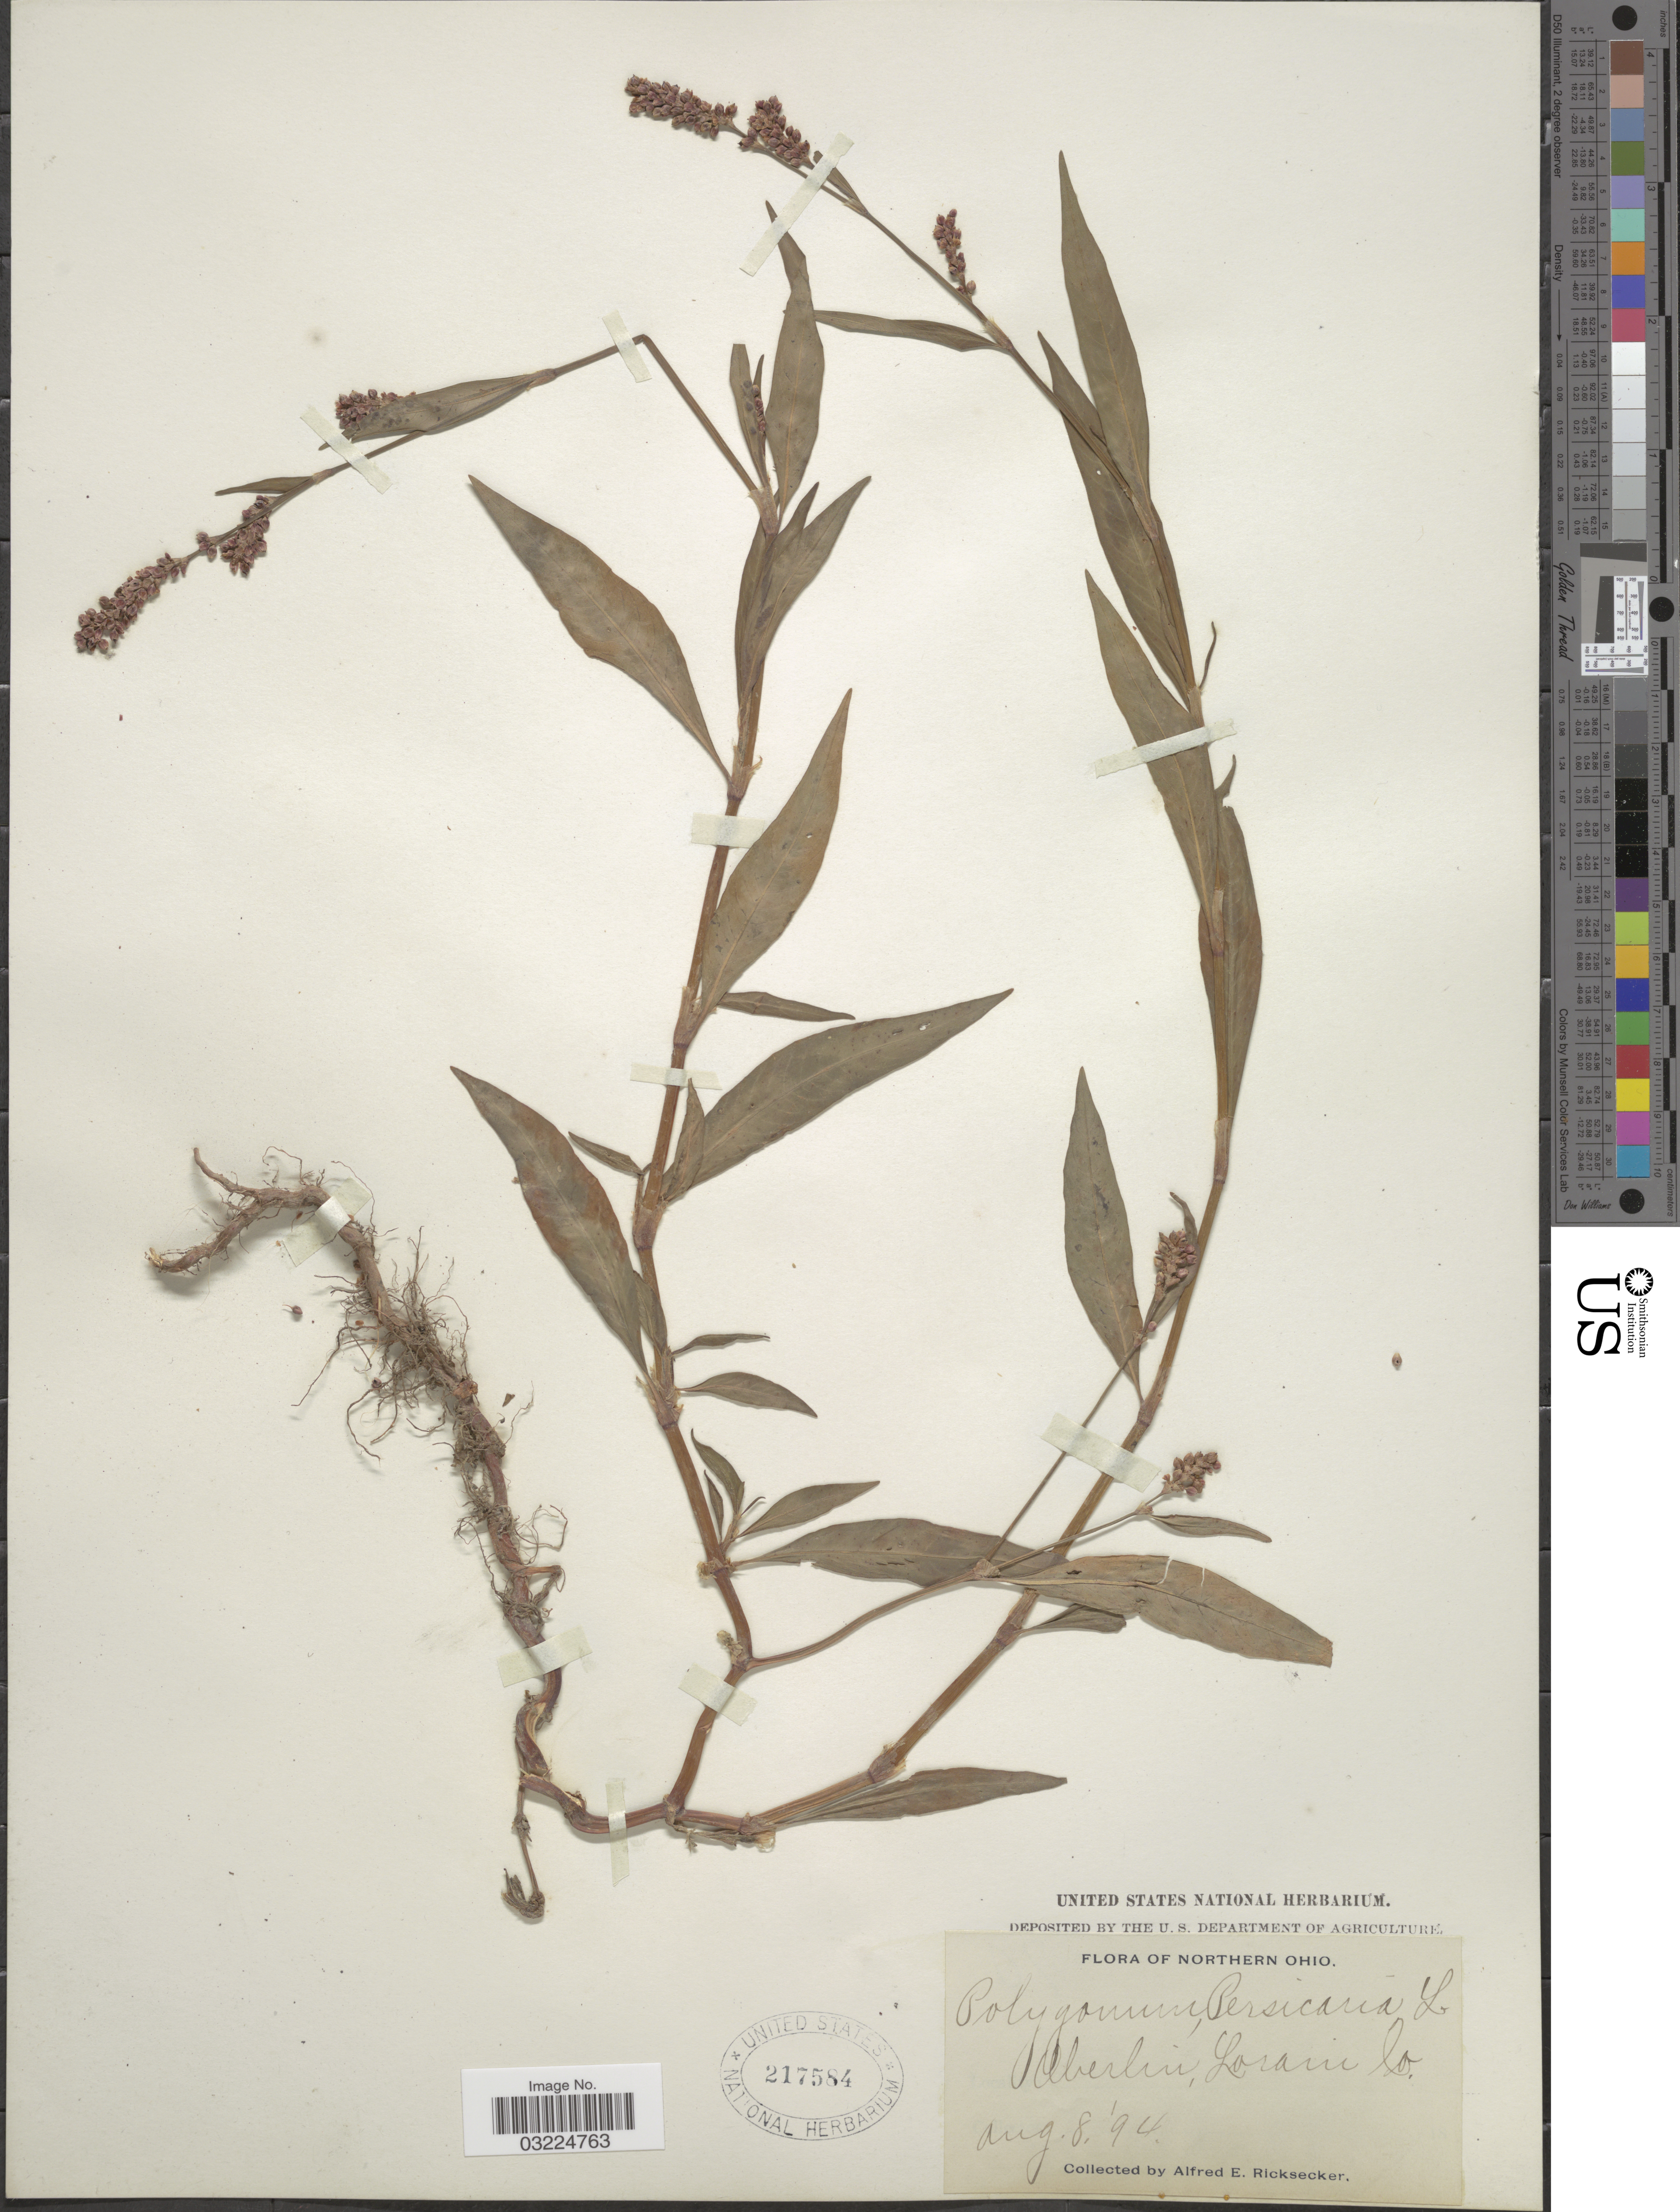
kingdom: Plantae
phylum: Tracheophyta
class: Magnoliopsida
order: Caryophyllales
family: Polygonaceae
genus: Persicaria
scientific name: Persicaria maculosa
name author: S.F. Gray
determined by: Atha, D. E.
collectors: A. E. Ricksecker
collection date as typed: Transcribed d/m/y: 8/8/94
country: United States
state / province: Ohio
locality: Northern Ohio. Oberlin, Lorain Co.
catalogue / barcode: US 217584